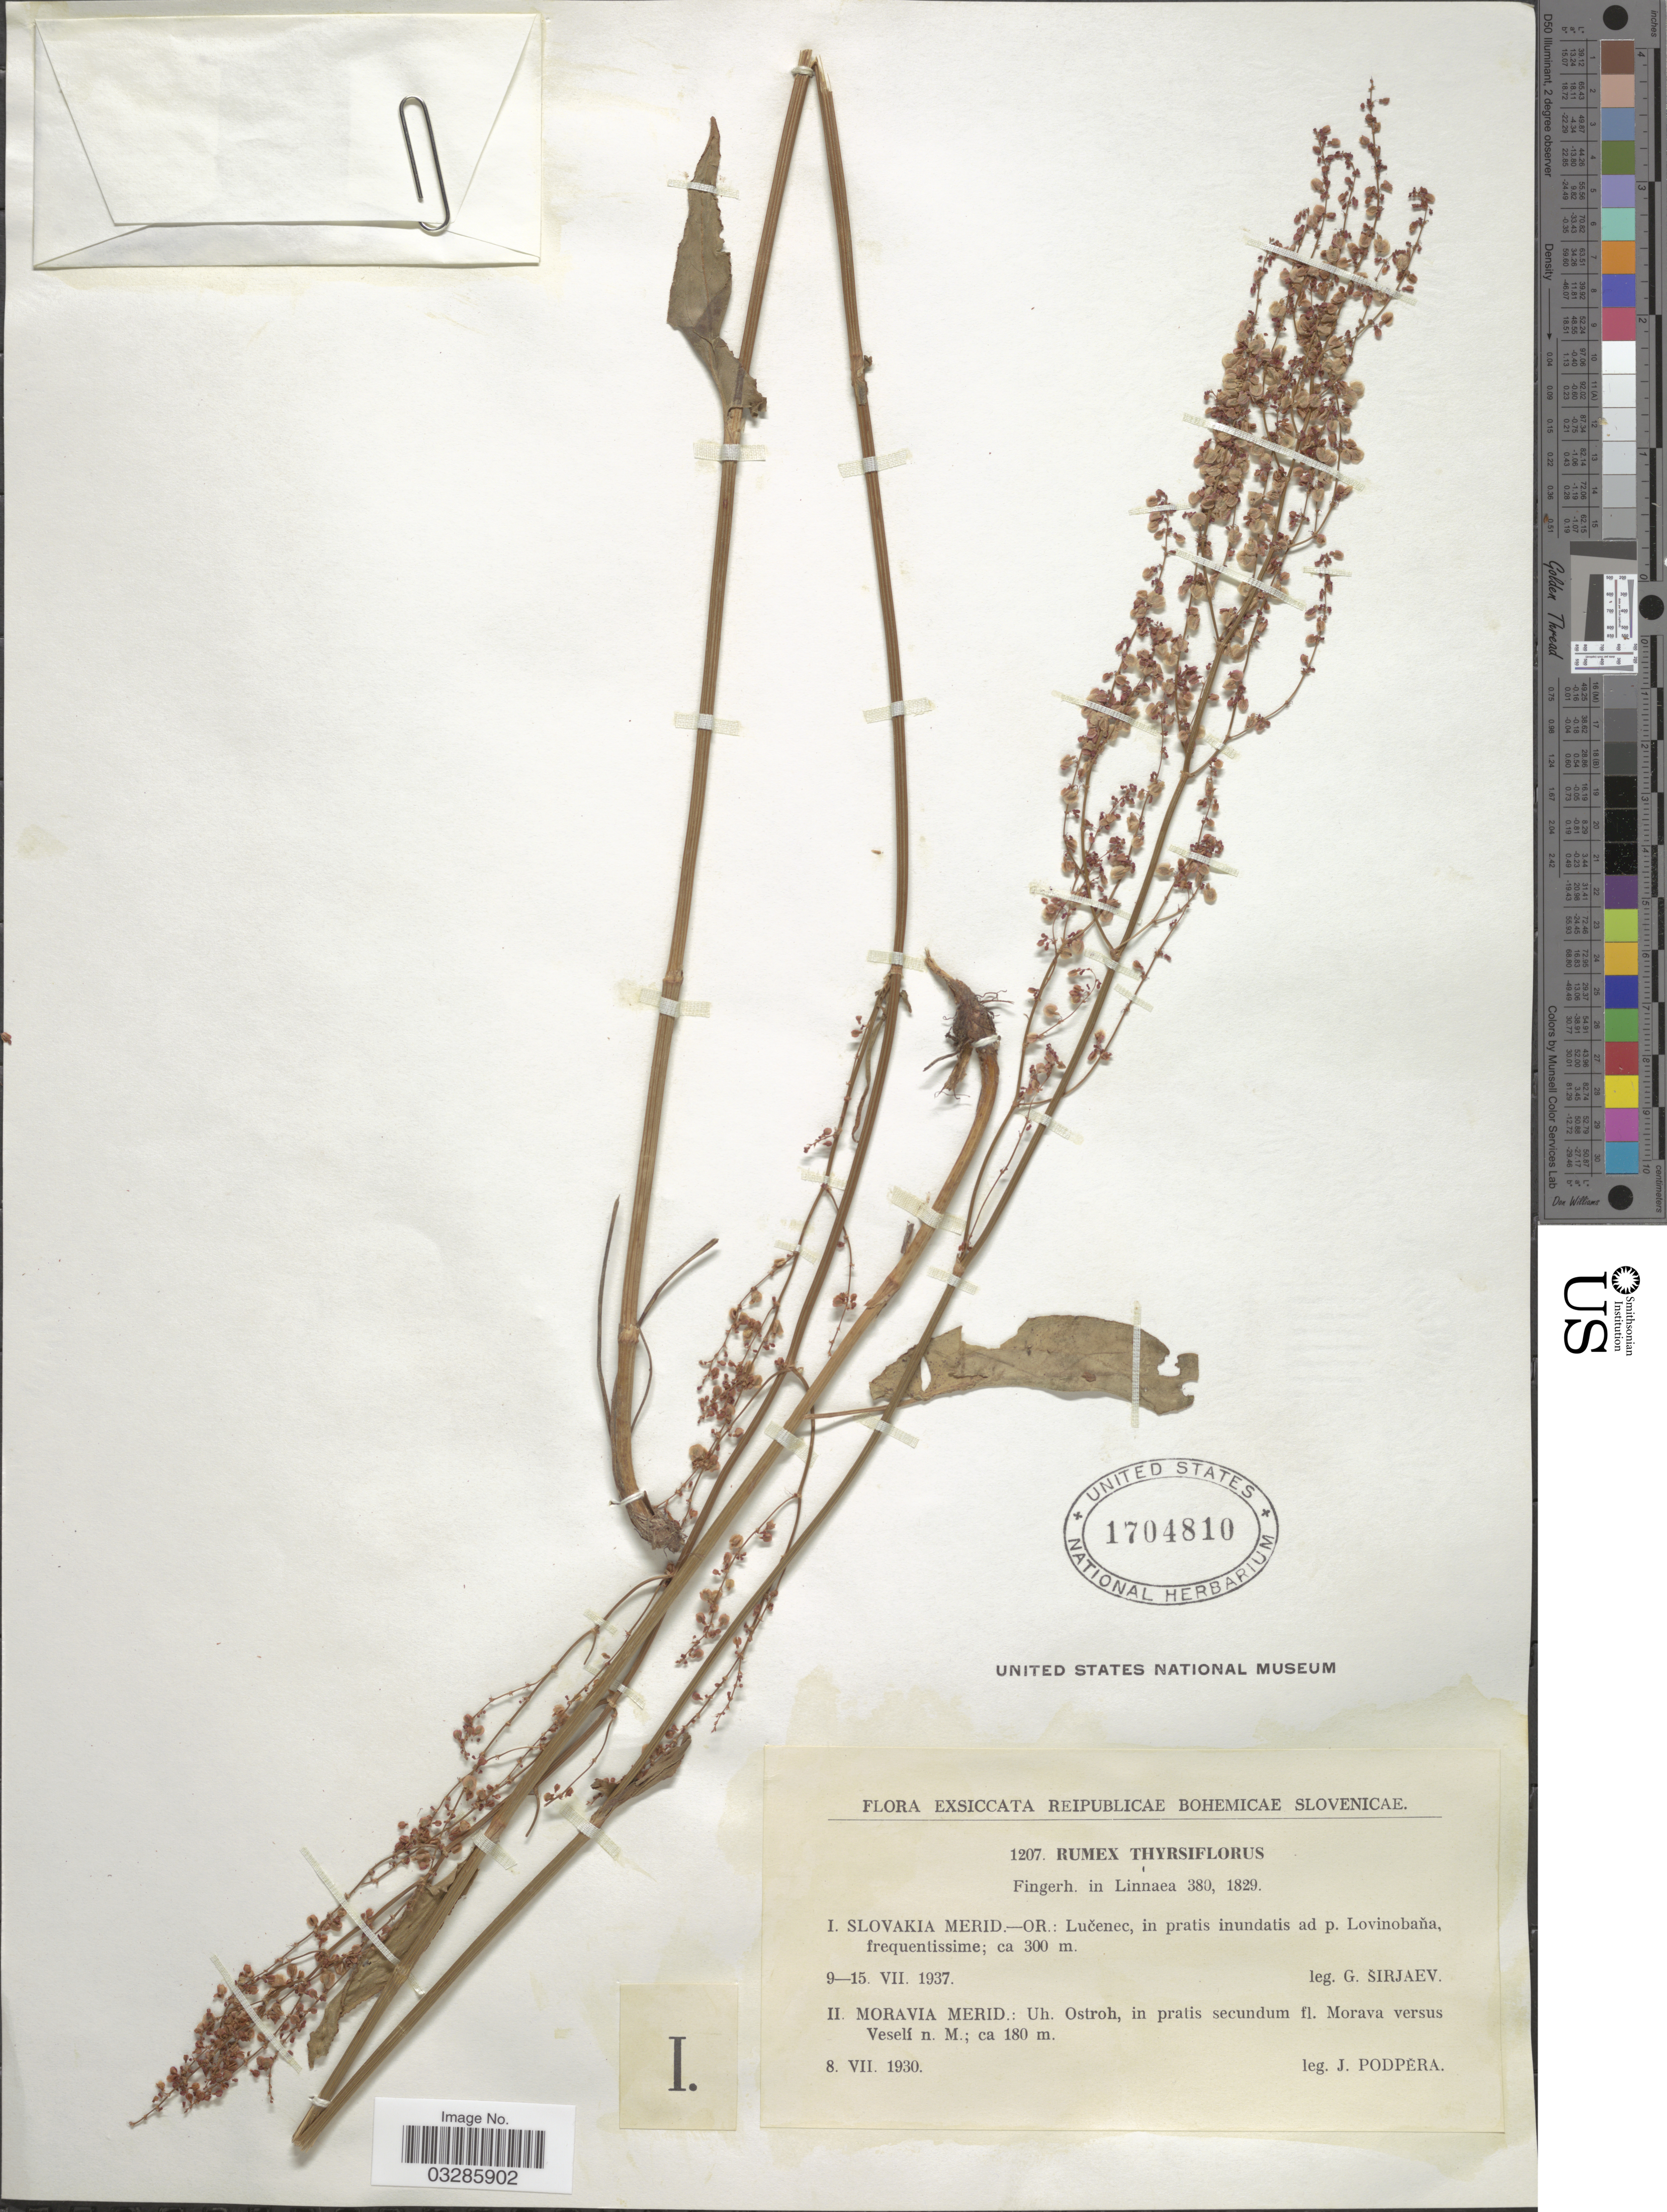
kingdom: Plantae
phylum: Tracheophyta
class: Magnoliopsida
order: Caryophyllales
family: Polygonaceae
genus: Rumex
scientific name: Rumex thyrsiflorus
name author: Fingerh.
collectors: G. Sirjaev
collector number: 1207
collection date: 1937-07-09/1937-07-15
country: Slovakia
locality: Slovakia Merid.-OR.: Lucenec, in pratis inundatis ad p. Lovinobana.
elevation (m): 300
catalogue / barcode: US 1704810